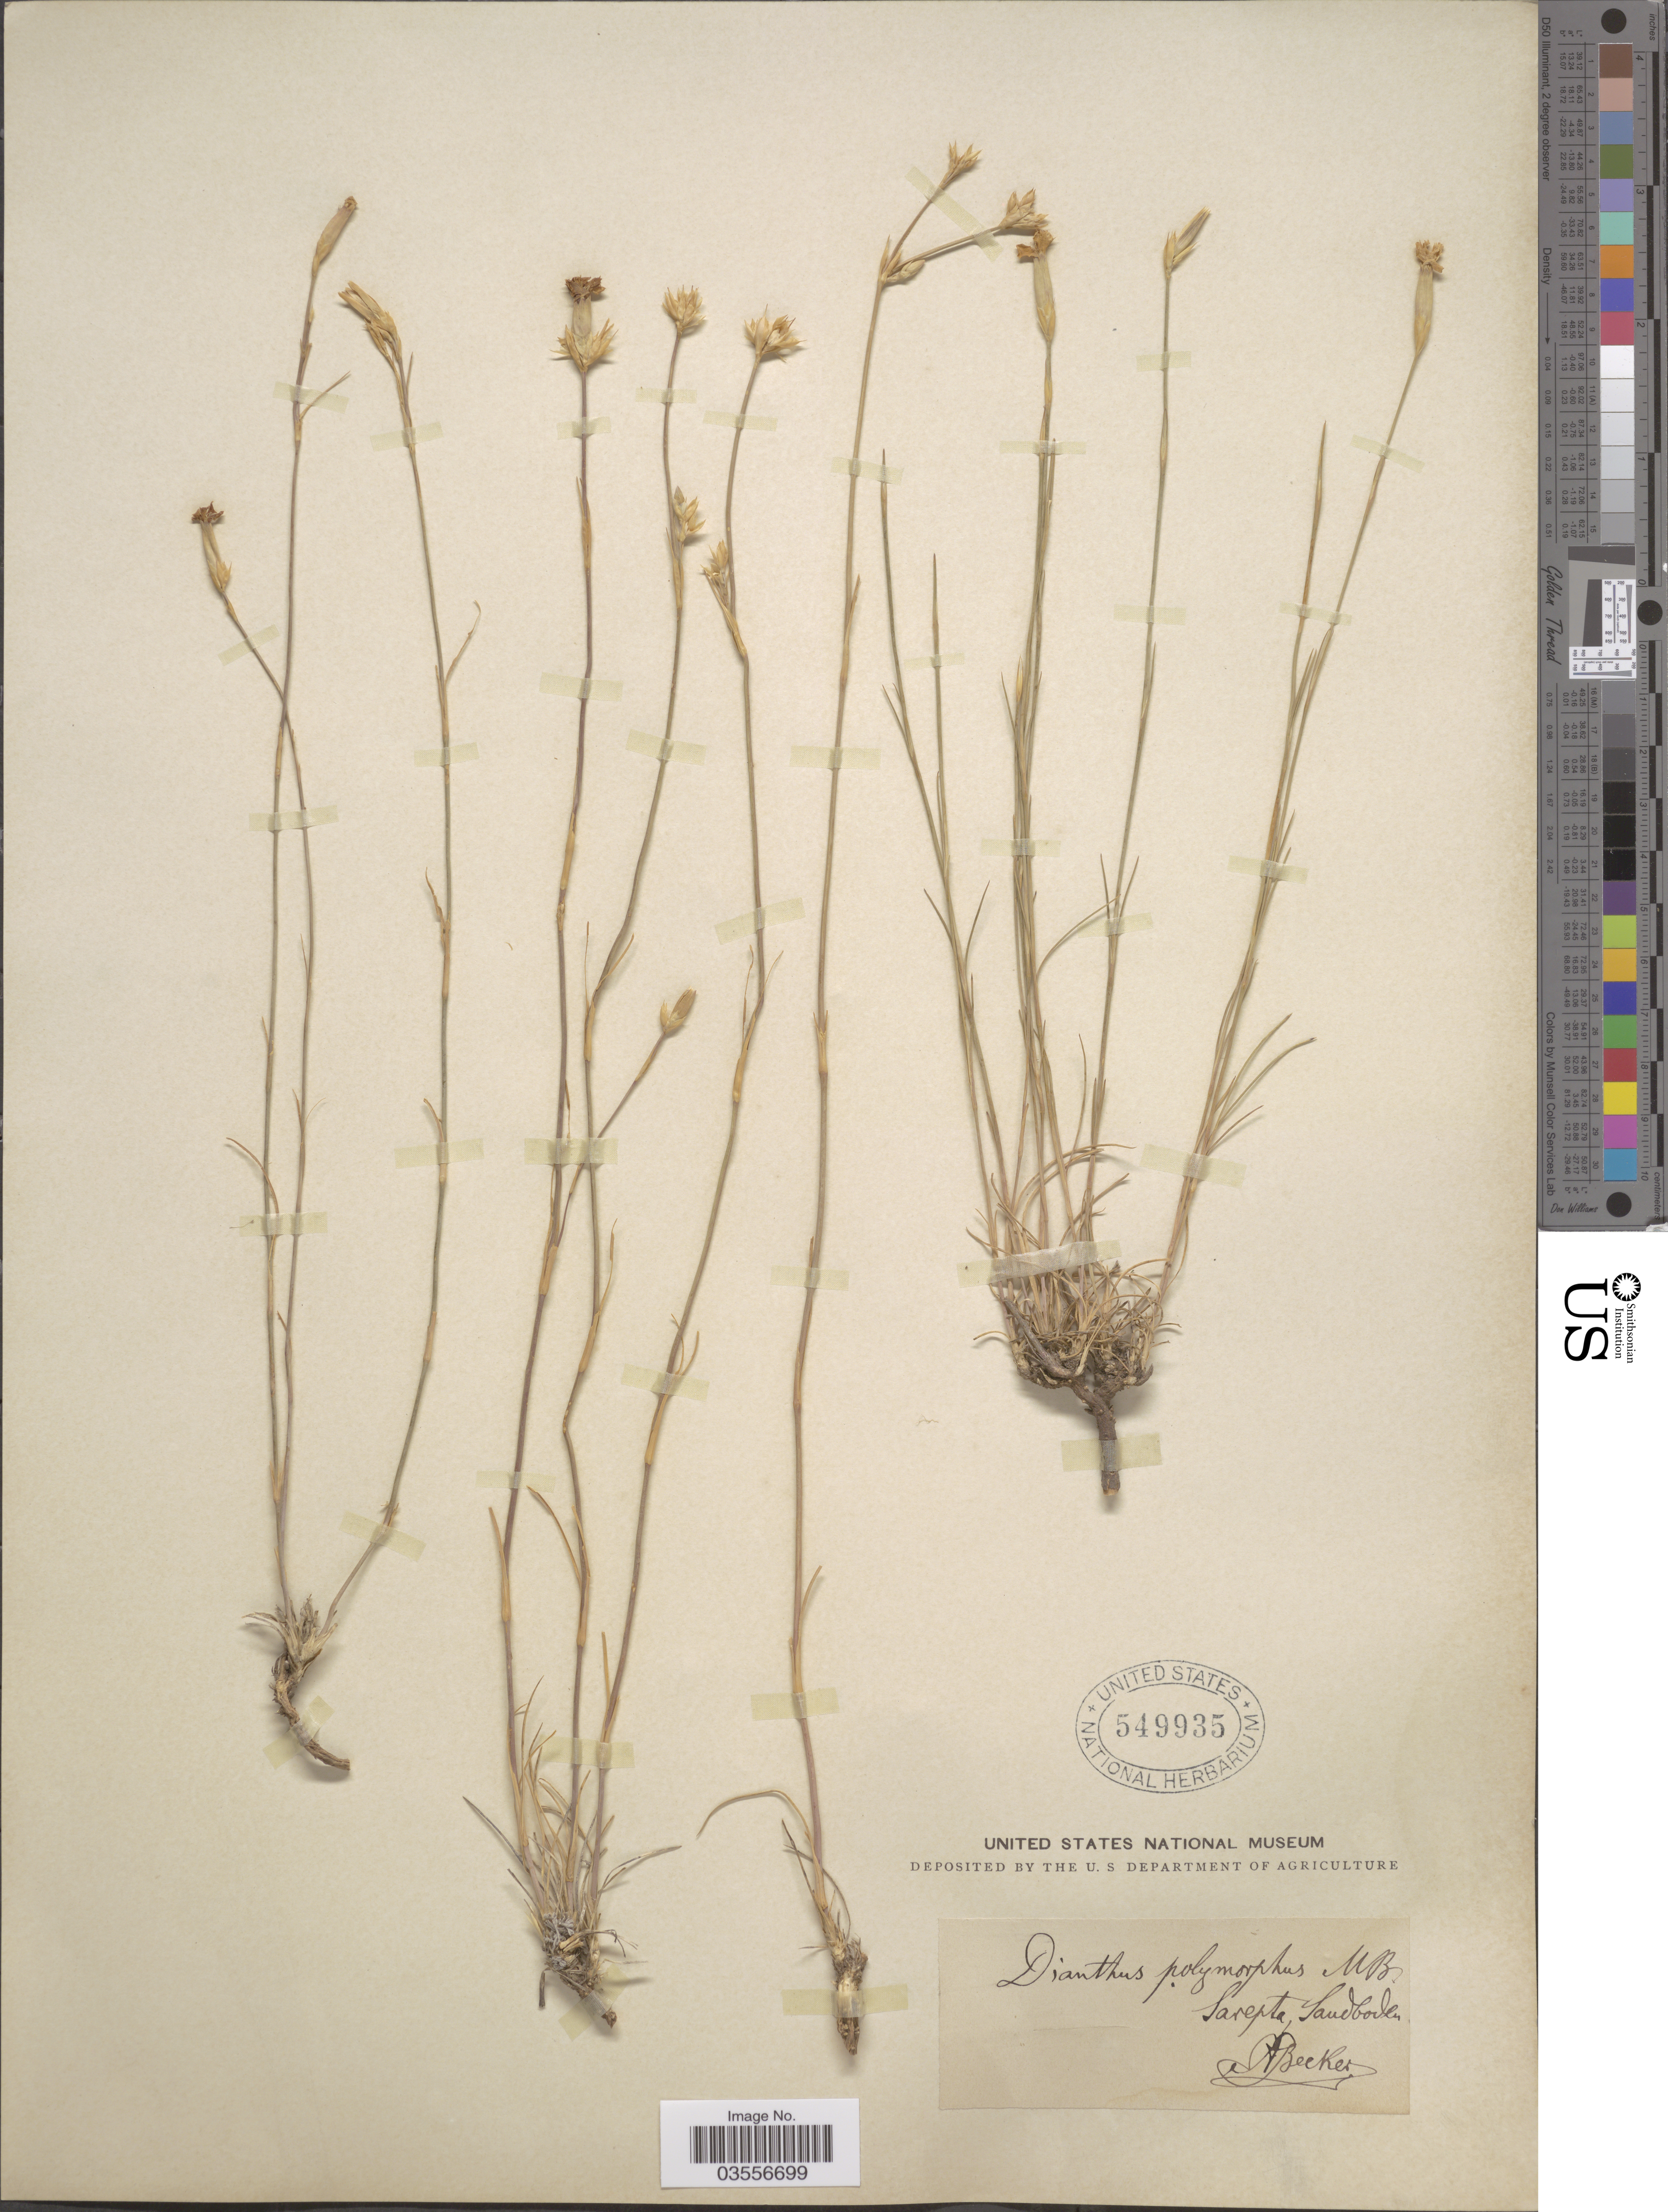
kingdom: Plantae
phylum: Tracheophyta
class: Magnoliopsida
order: Caryophyllales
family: Caryophyllaceae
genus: Dianthus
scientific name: Dianthus polymorphus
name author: M. Bieb.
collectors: A. Becker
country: Russian Federation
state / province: Volgograd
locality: Sarepta, Sandboden.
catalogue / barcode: US 549935